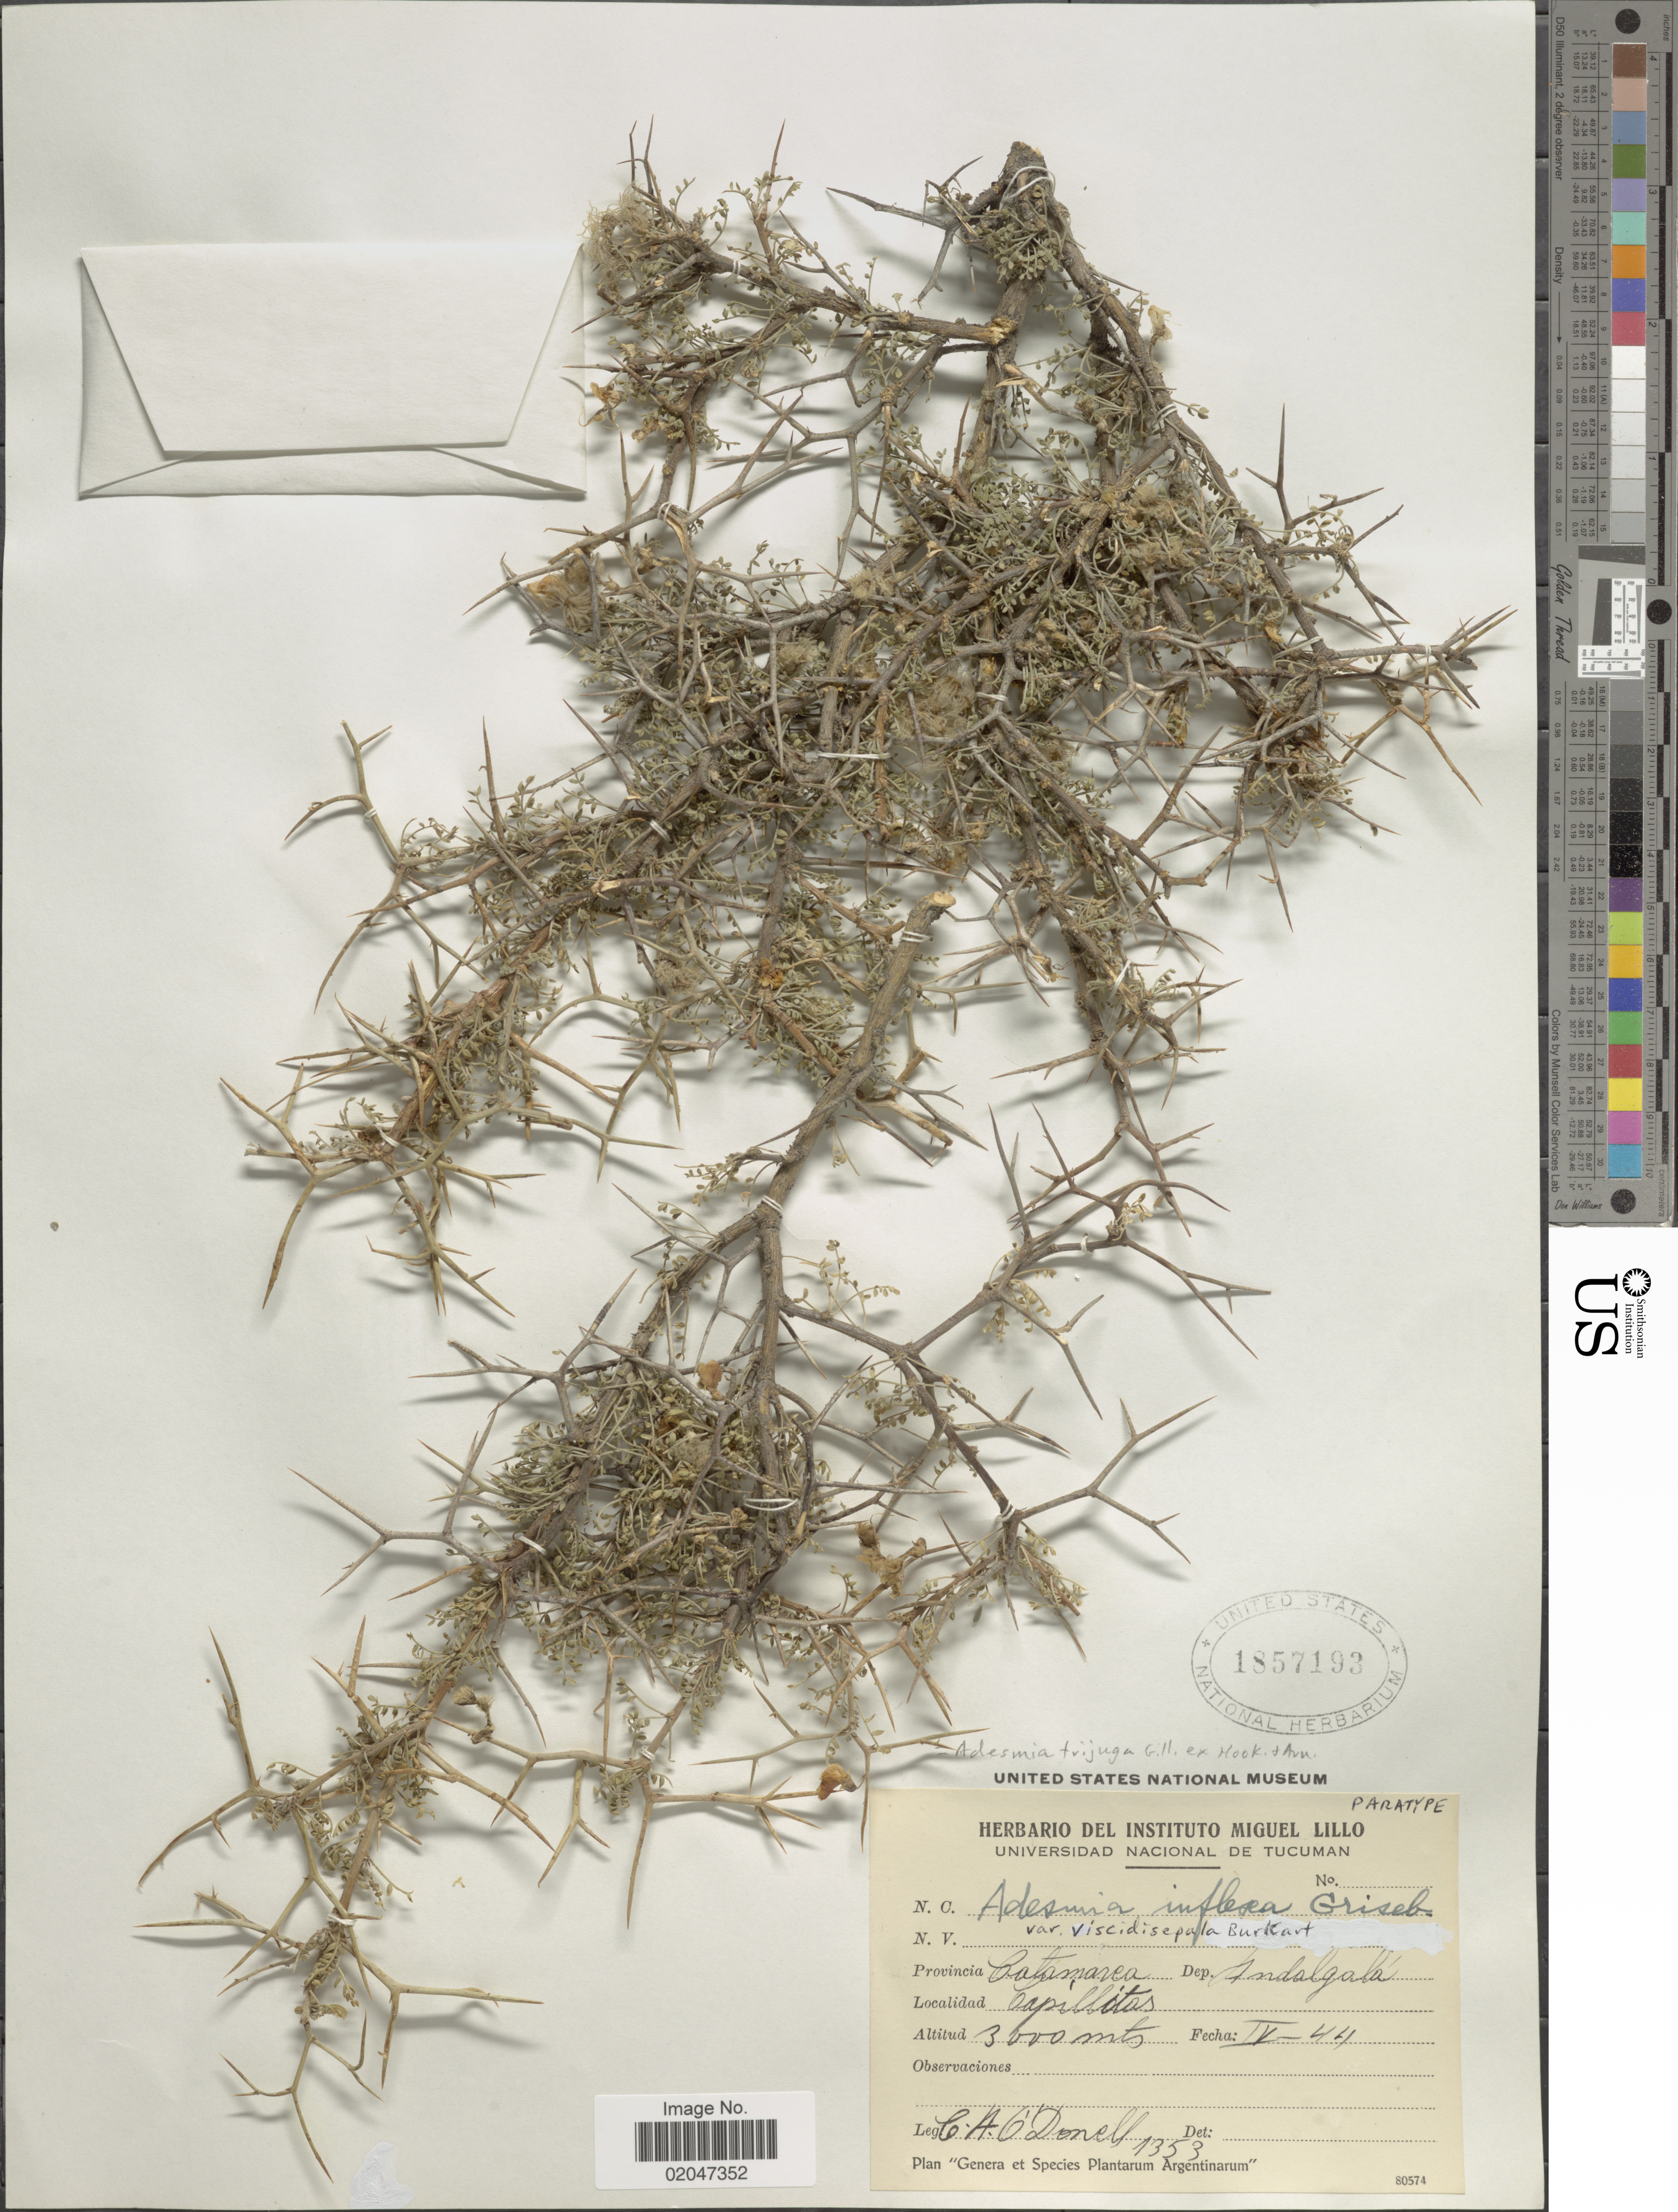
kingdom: Plantae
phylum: Tracheophyta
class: Magnoliopsida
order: Fabales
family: Fabaceae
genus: Adesmia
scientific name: Adesmia trijuga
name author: Gillies ex Hook. & Arn.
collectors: C. A. O'Donell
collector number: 1353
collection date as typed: Transcribed d/m/y: /4/44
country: Argentina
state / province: Catamarca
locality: Dep. Andagala. Capillitas.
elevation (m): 3000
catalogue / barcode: US 1857193